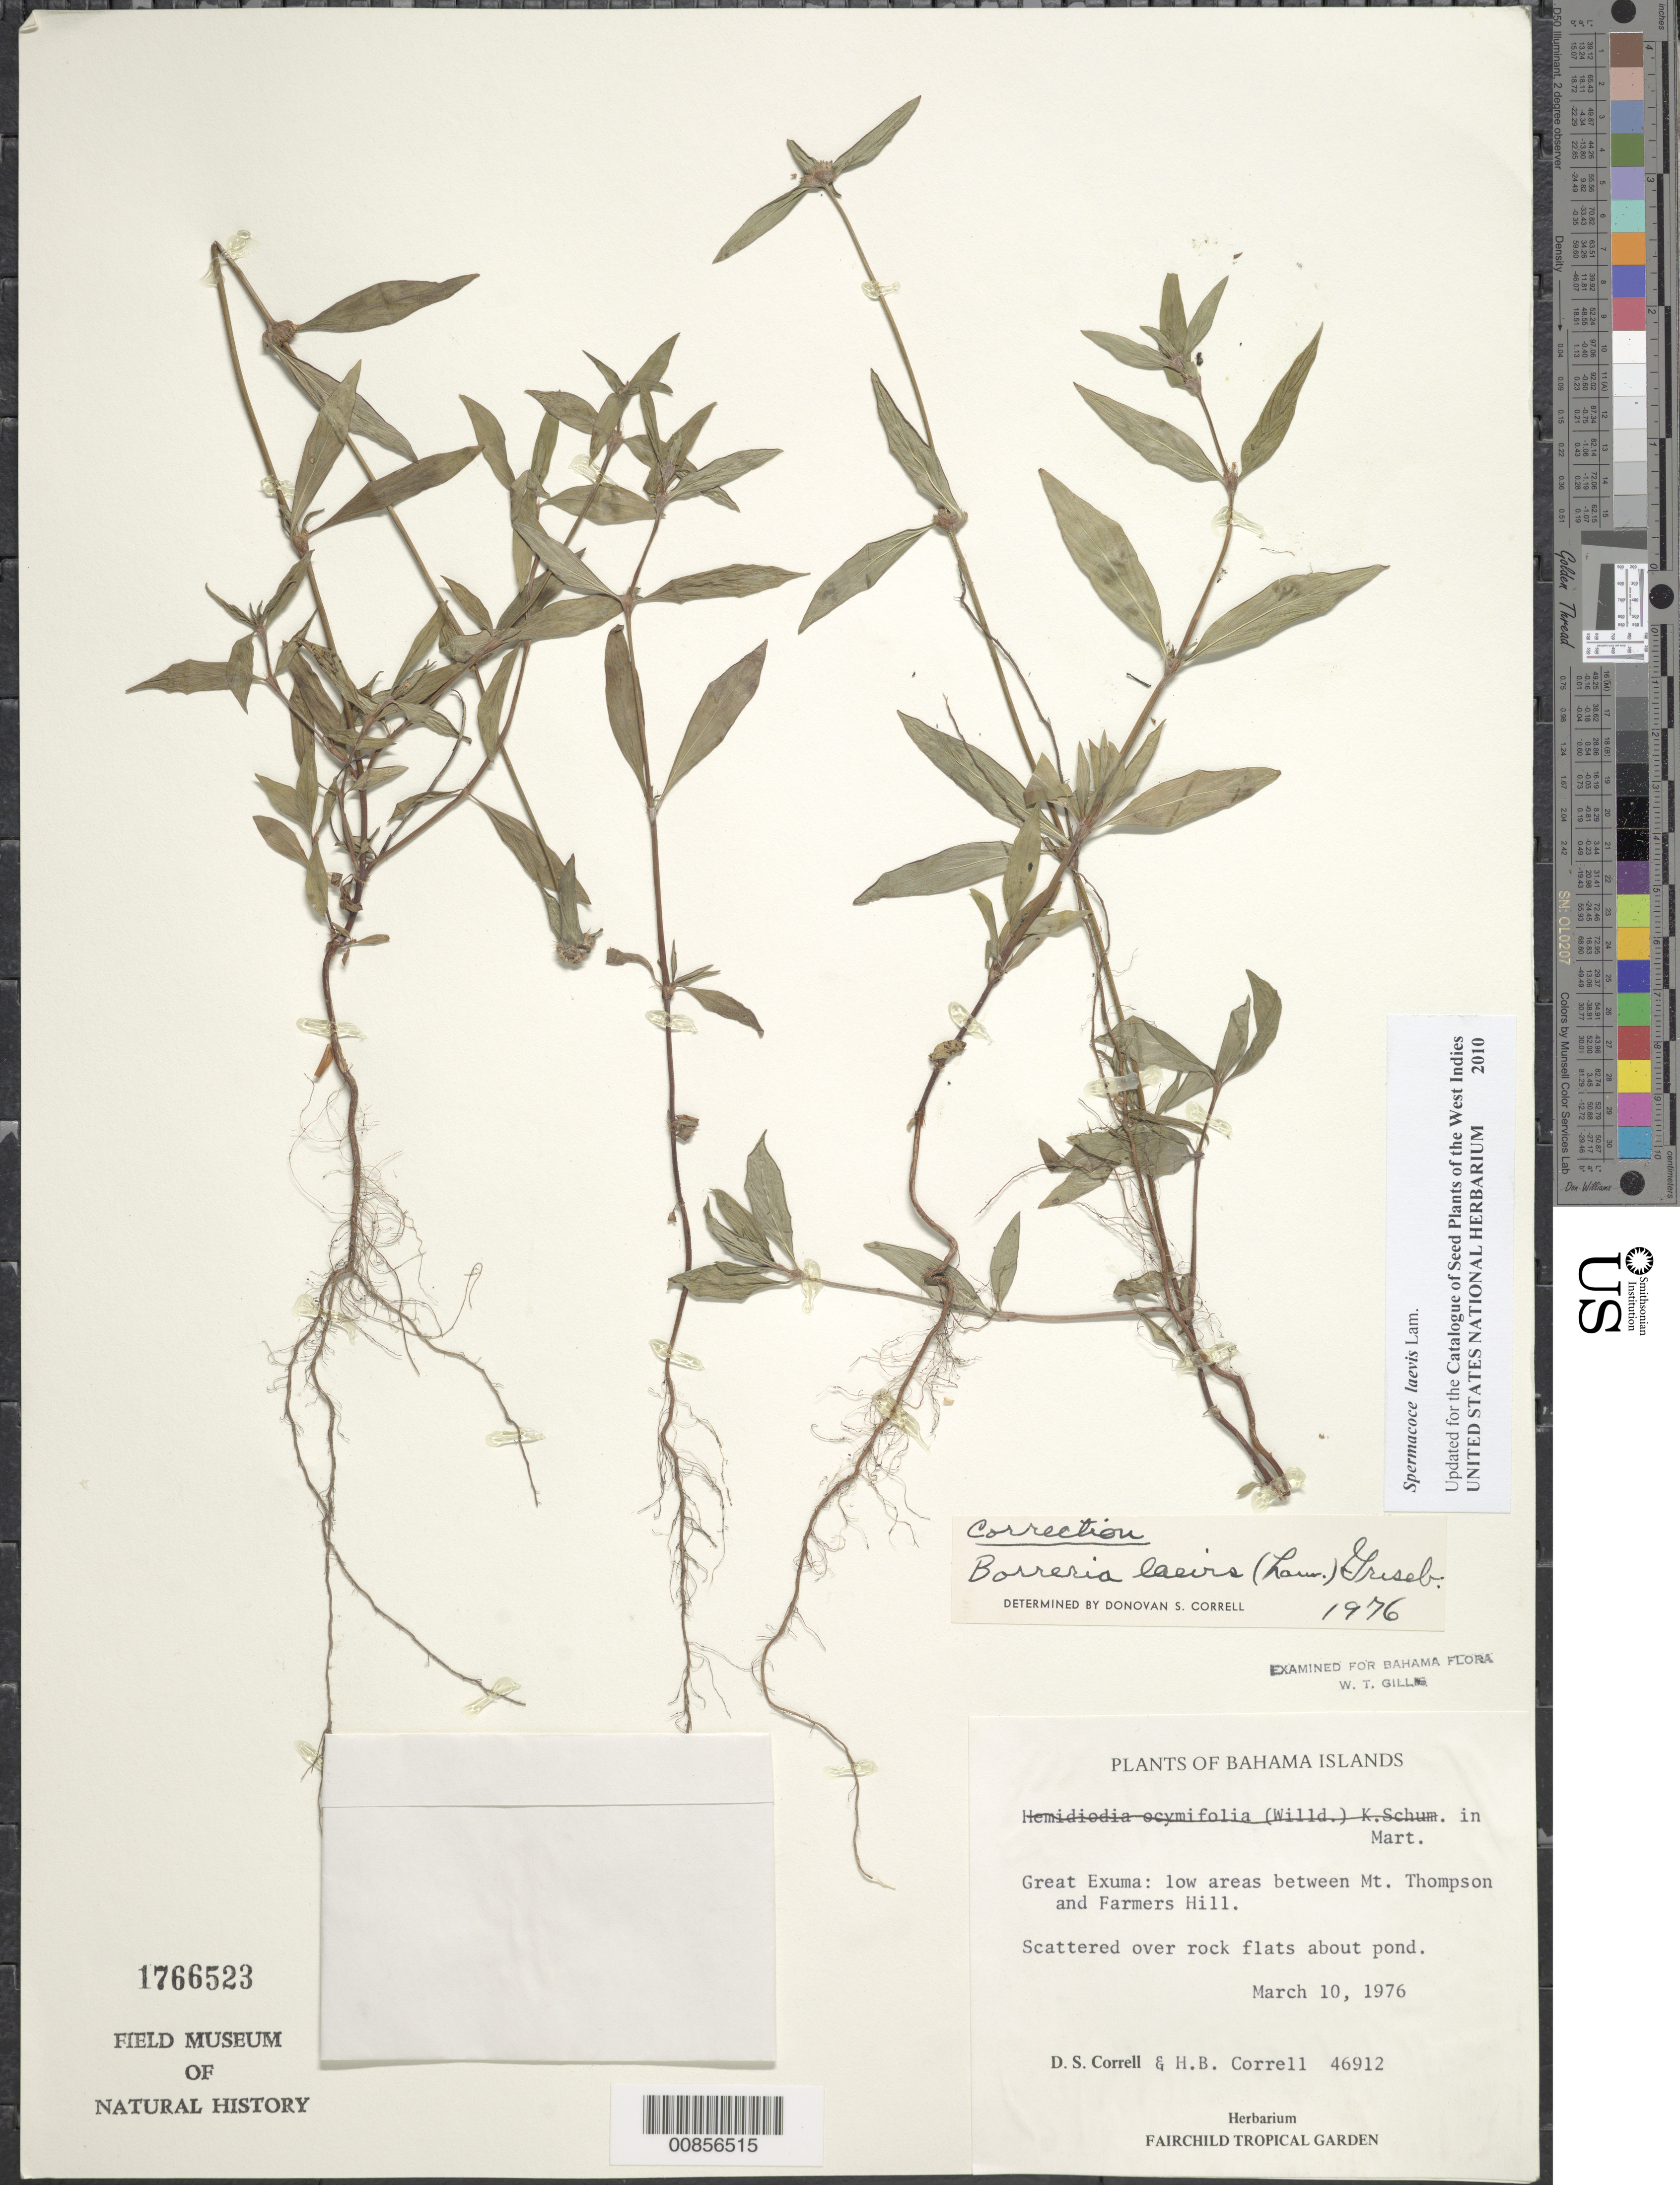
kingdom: Plantae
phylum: Tracheophyta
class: Magnoliopsida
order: Gentianales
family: Rubiaceae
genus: Spermacoce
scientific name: Spermacoce laevis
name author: Lam.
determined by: Correll, D. S.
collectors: D. S. Correll & H. Correll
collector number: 46912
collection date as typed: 10 Mar 1976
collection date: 1976-03-10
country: Bahamas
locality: Great Exuma: Low areas between Mt. Thompson and Farmers Hill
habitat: Scattered over rock flats about pond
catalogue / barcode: US 1766523